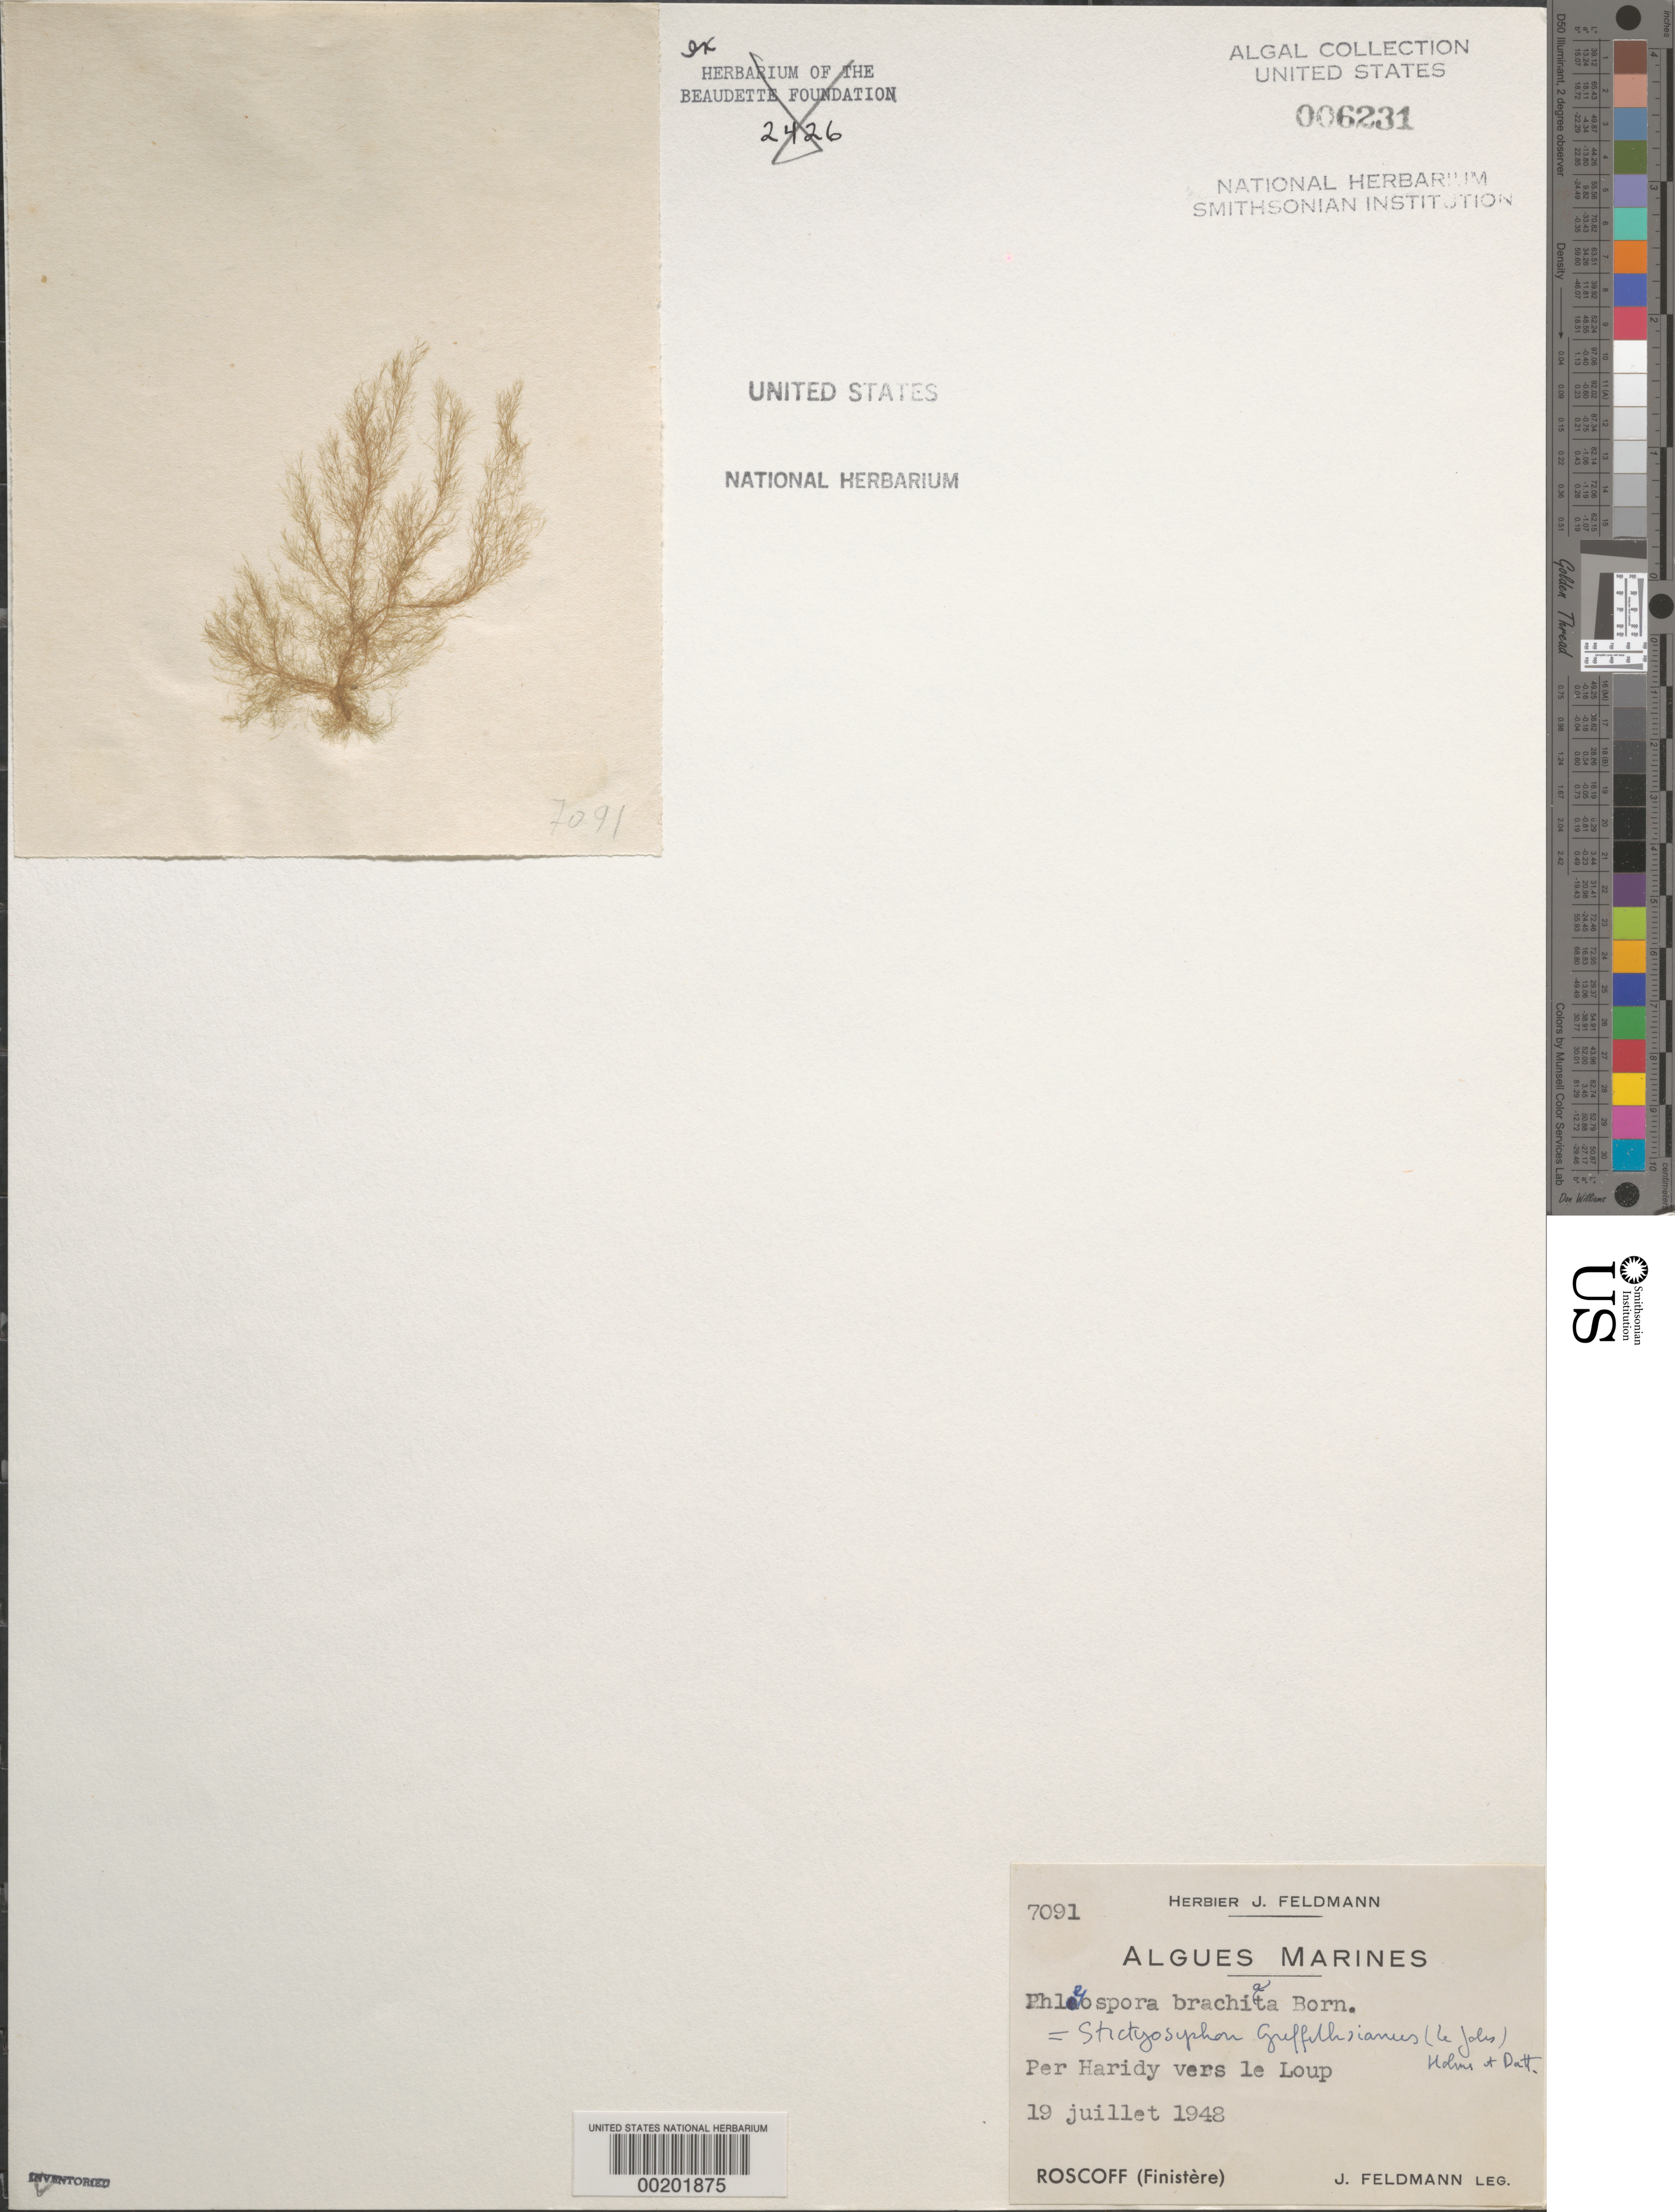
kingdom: Chromista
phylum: Ochrophyta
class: Phaeophyceae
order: Ectocarpales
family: Chordariaceae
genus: Fosliea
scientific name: Fosliea griffithsiana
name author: (Le Jolis) Hagen ex A. Athanasiadis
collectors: J. Feldmann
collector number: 7091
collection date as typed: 19 Jul 1948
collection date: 1948-07-19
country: France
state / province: Bretagne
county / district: Finistère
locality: Per haridy, le loup, roscoff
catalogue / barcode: US 6231